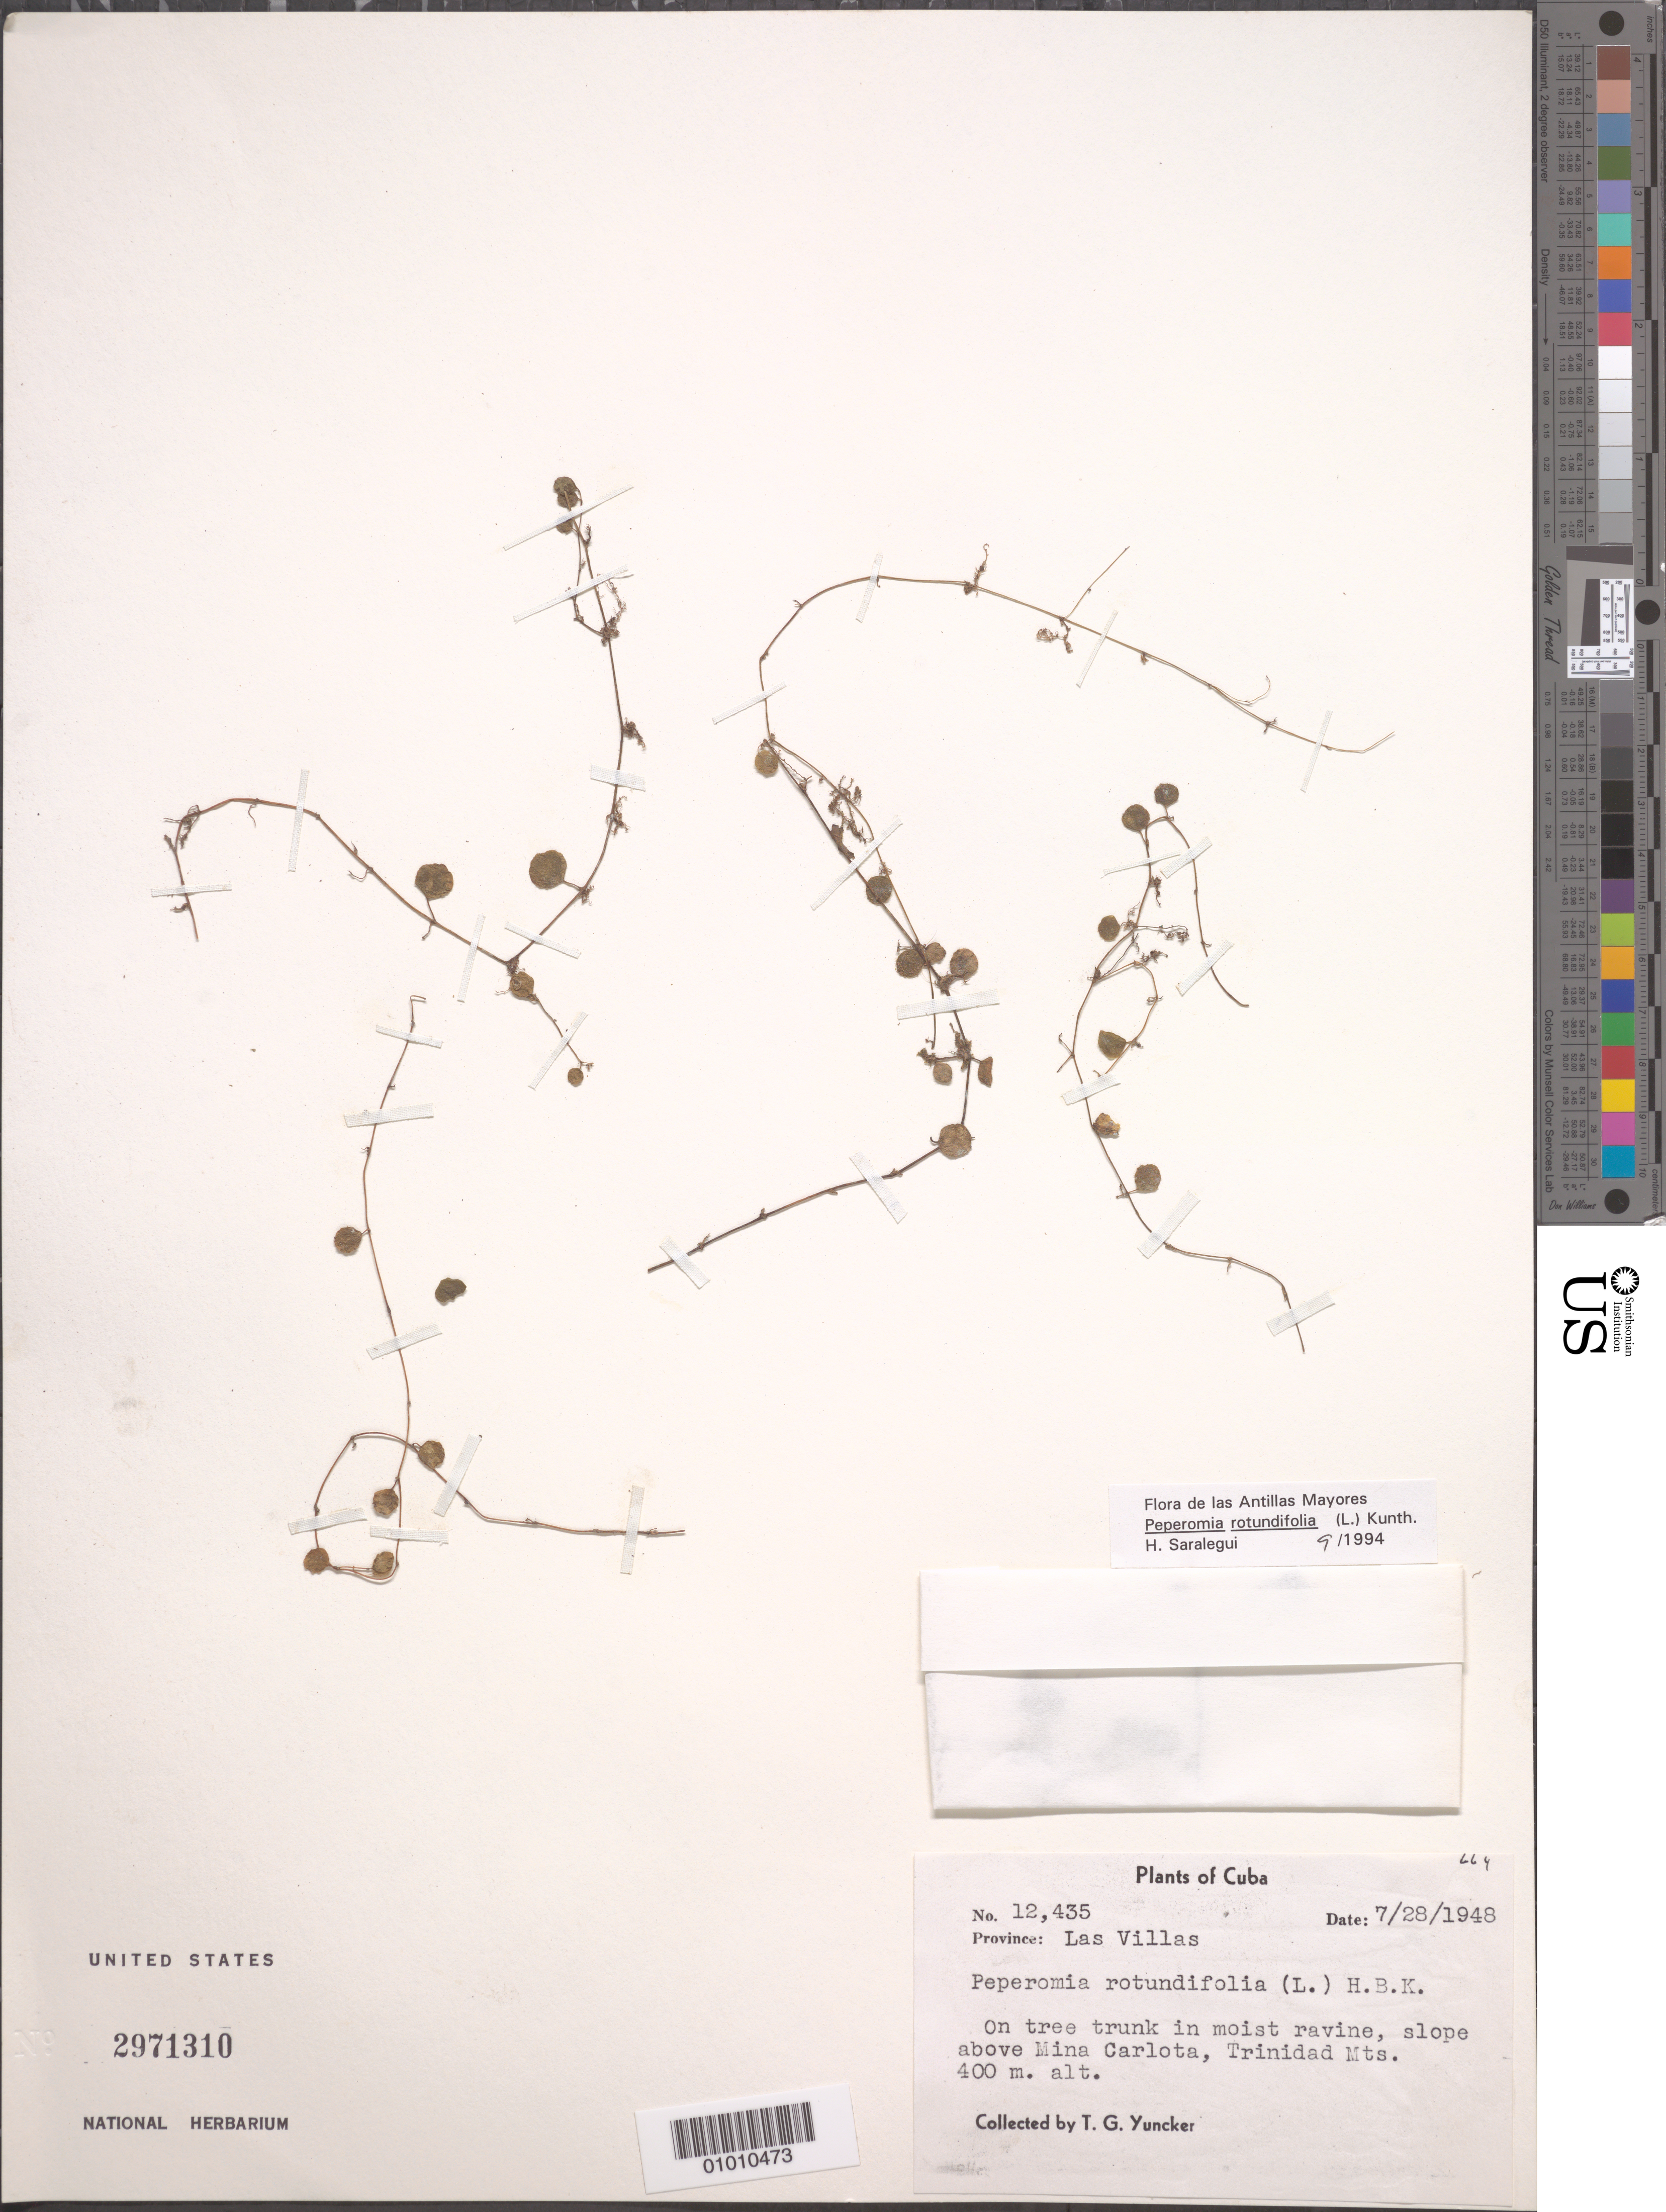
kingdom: Plantae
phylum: Tracheophyta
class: Magnoliopsida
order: Piperales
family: Piperaceae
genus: Peperomia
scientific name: Peperomia rotundifolia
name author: (L.) Kunth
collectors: T. G. Yuncker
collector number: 12435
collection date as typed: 28 Jul 1948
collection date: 1948-07-28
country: Cuba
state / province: Las Villas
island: Cuba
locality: On tree trunk in moist ravine, slope above Mina Carlota, Trinidad Mts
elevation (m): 400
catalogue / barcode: US 2971310